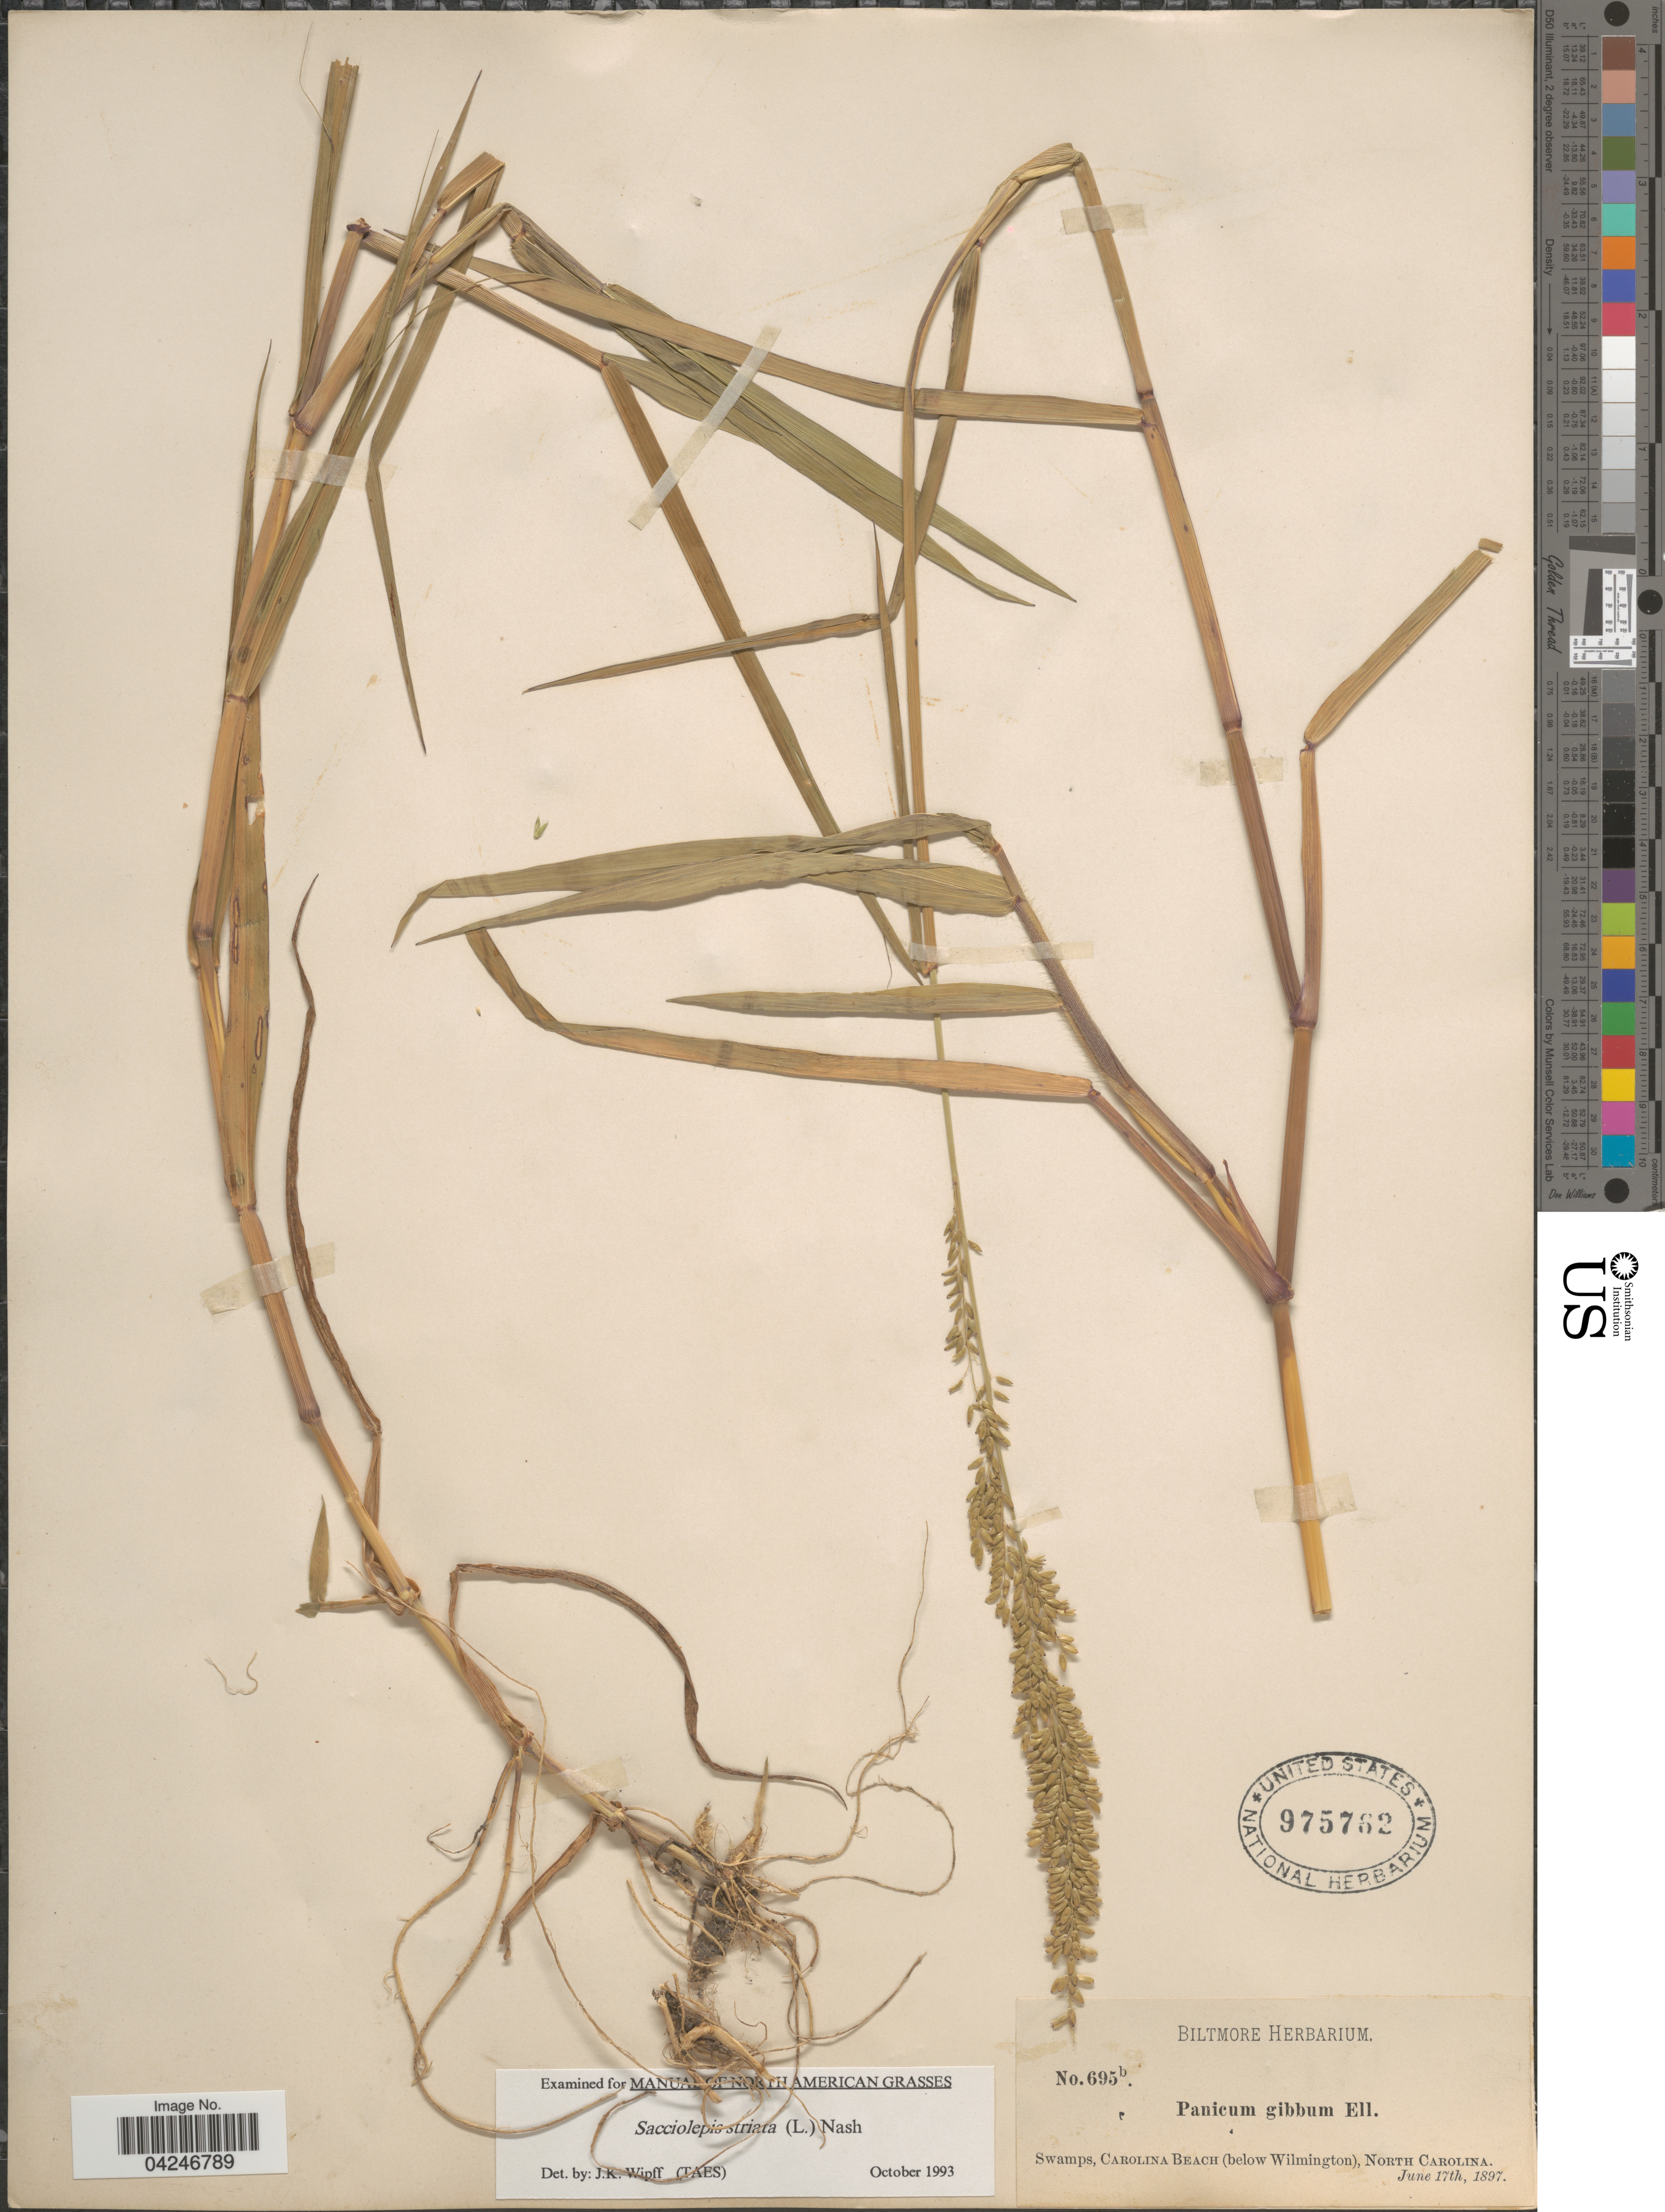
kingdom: Plantae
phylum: Tracheophyta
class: Liliopsida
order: Poales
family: Poaceae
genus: Sacciolepis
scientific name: Sacciolepis striata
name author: (L.) Nash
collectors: ex herb. Biltmore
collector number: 695b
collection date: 1897-06-17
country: United States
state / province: North Carolina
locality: Swamps, Carolina Beach (below Wilmington).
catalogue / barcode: US 975762